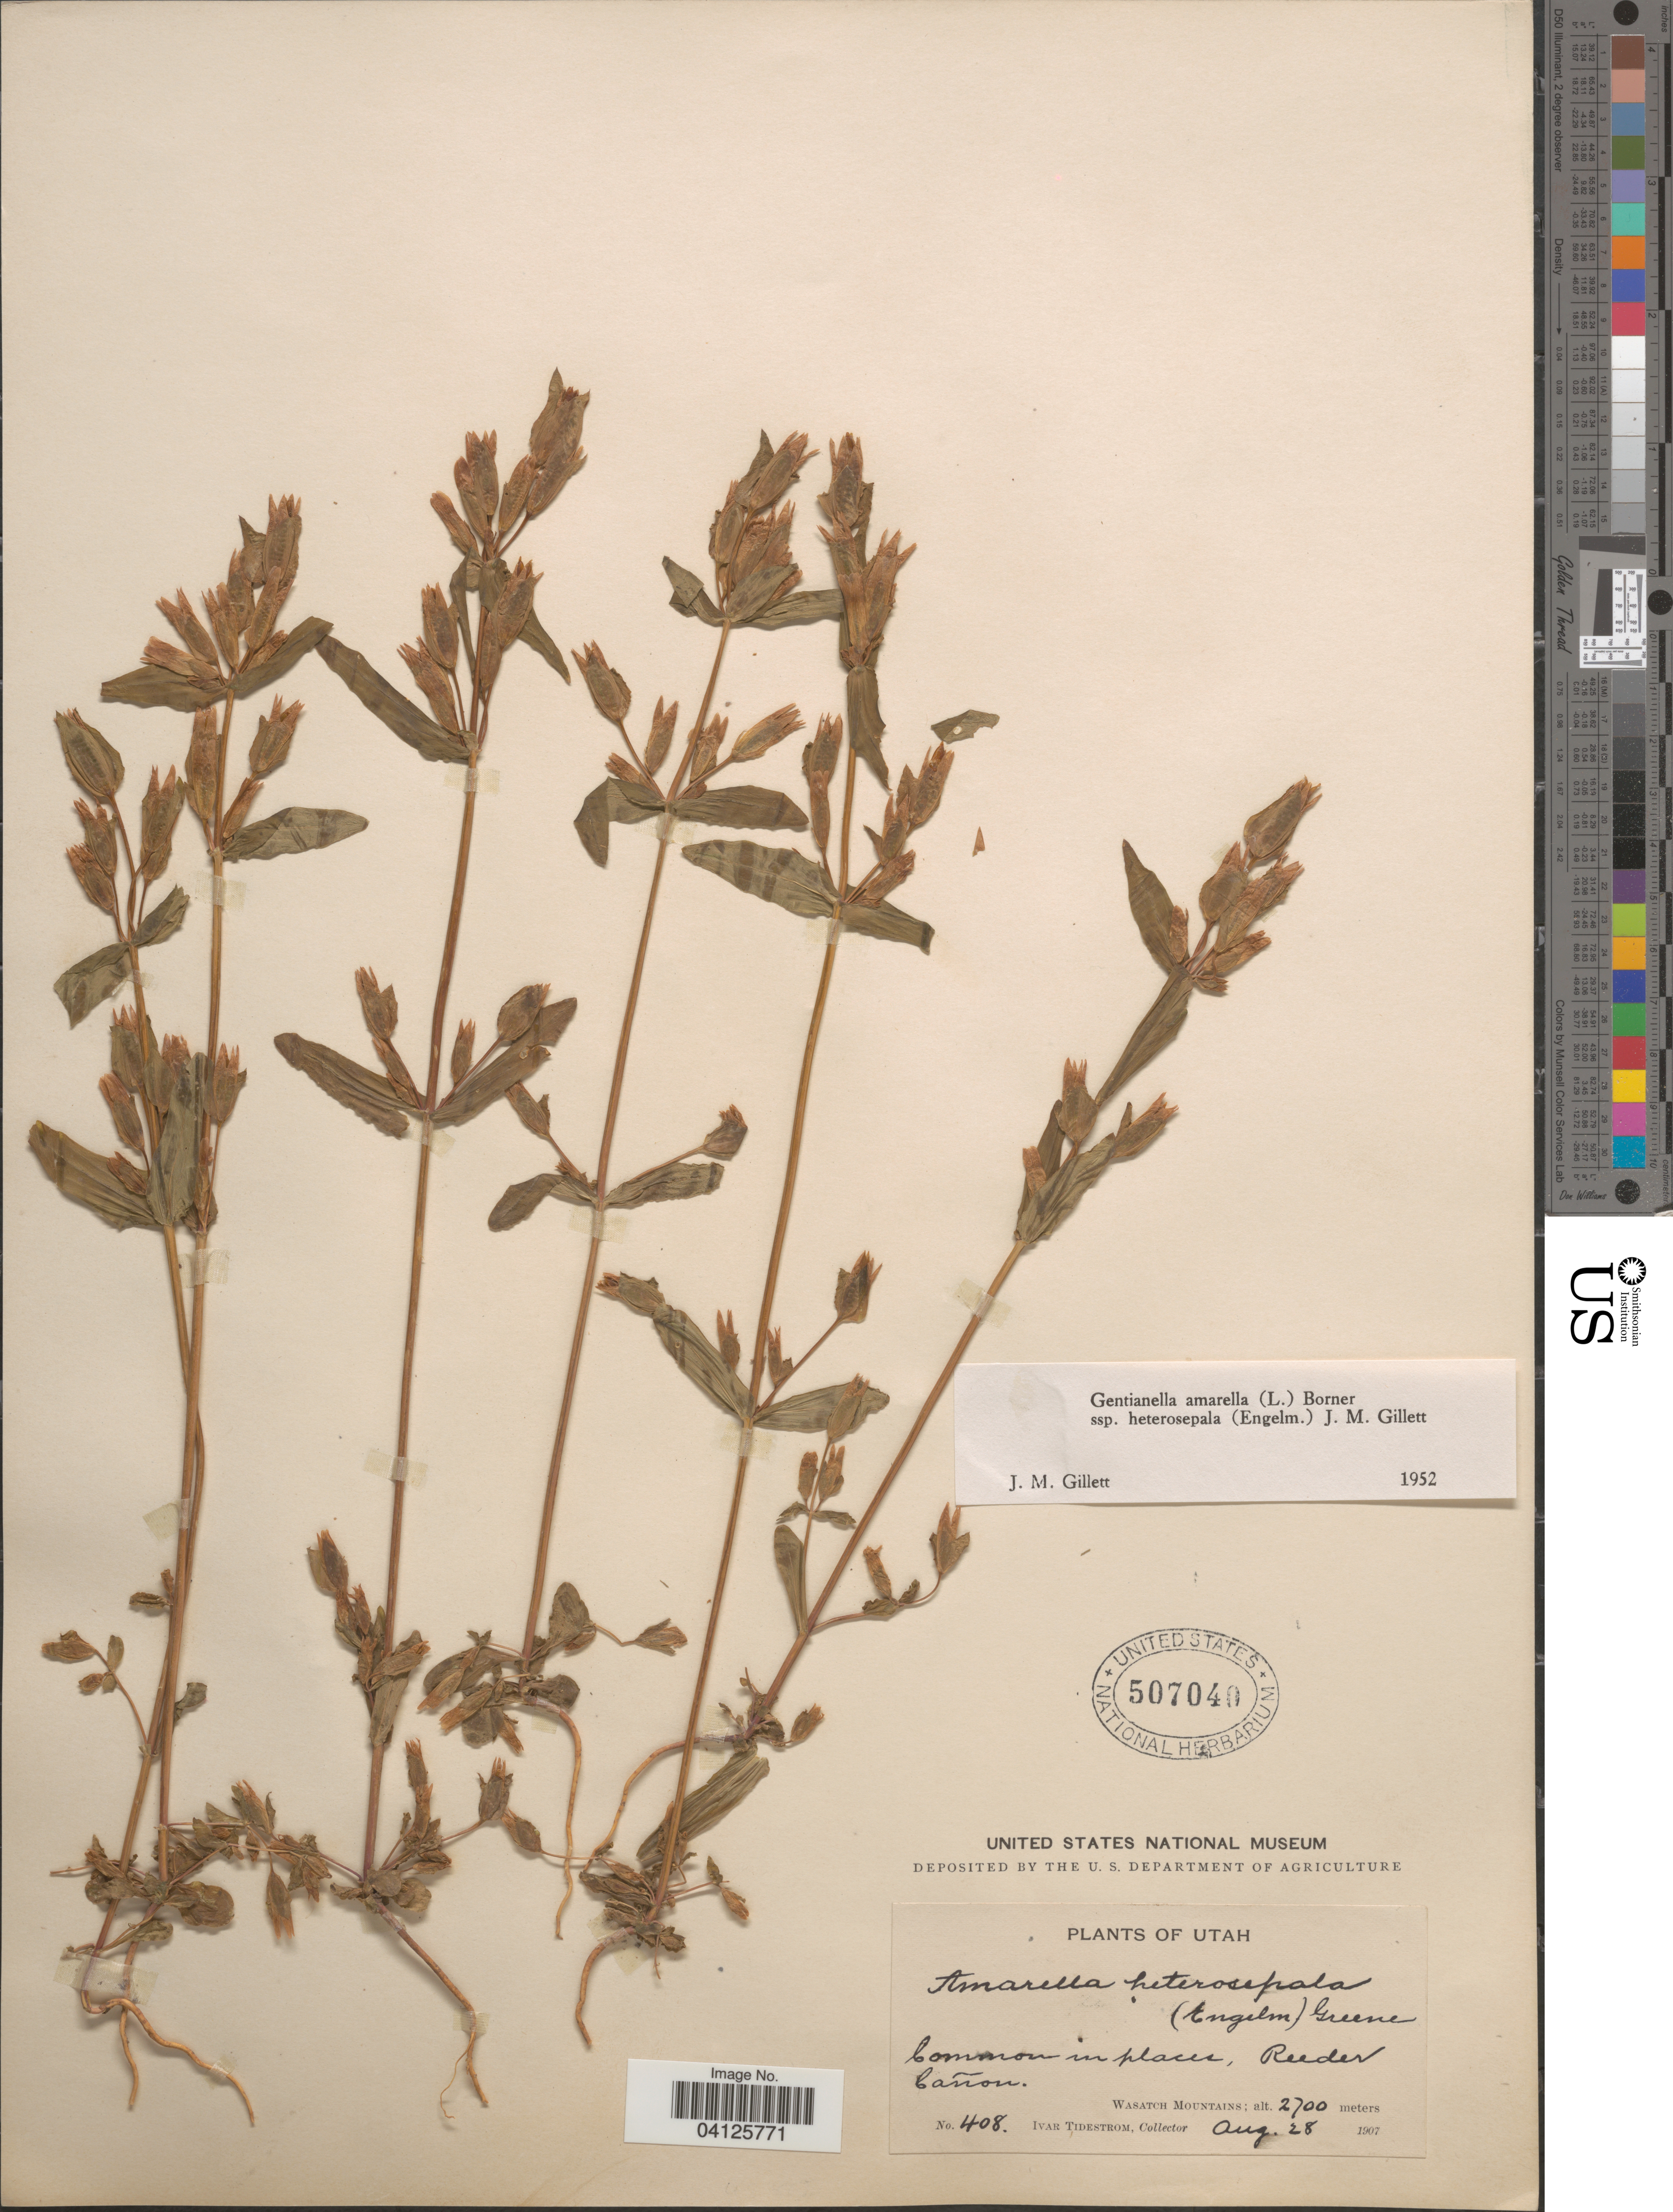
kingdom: Plantae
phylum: Tracheophyta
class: Magnoliopsida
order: Gentianales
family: Gentianaceae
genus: Gentianella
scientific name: Gentianella amarella subsp. heterosepala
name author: (Engelm.) J.M. Gillet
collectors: I. F. Tidestrom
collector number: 408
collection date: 1907-08-28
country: United States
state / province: Utah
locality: Reeder Cañon. Wasatch Mountains.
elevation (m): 2700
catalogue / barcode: US 507040